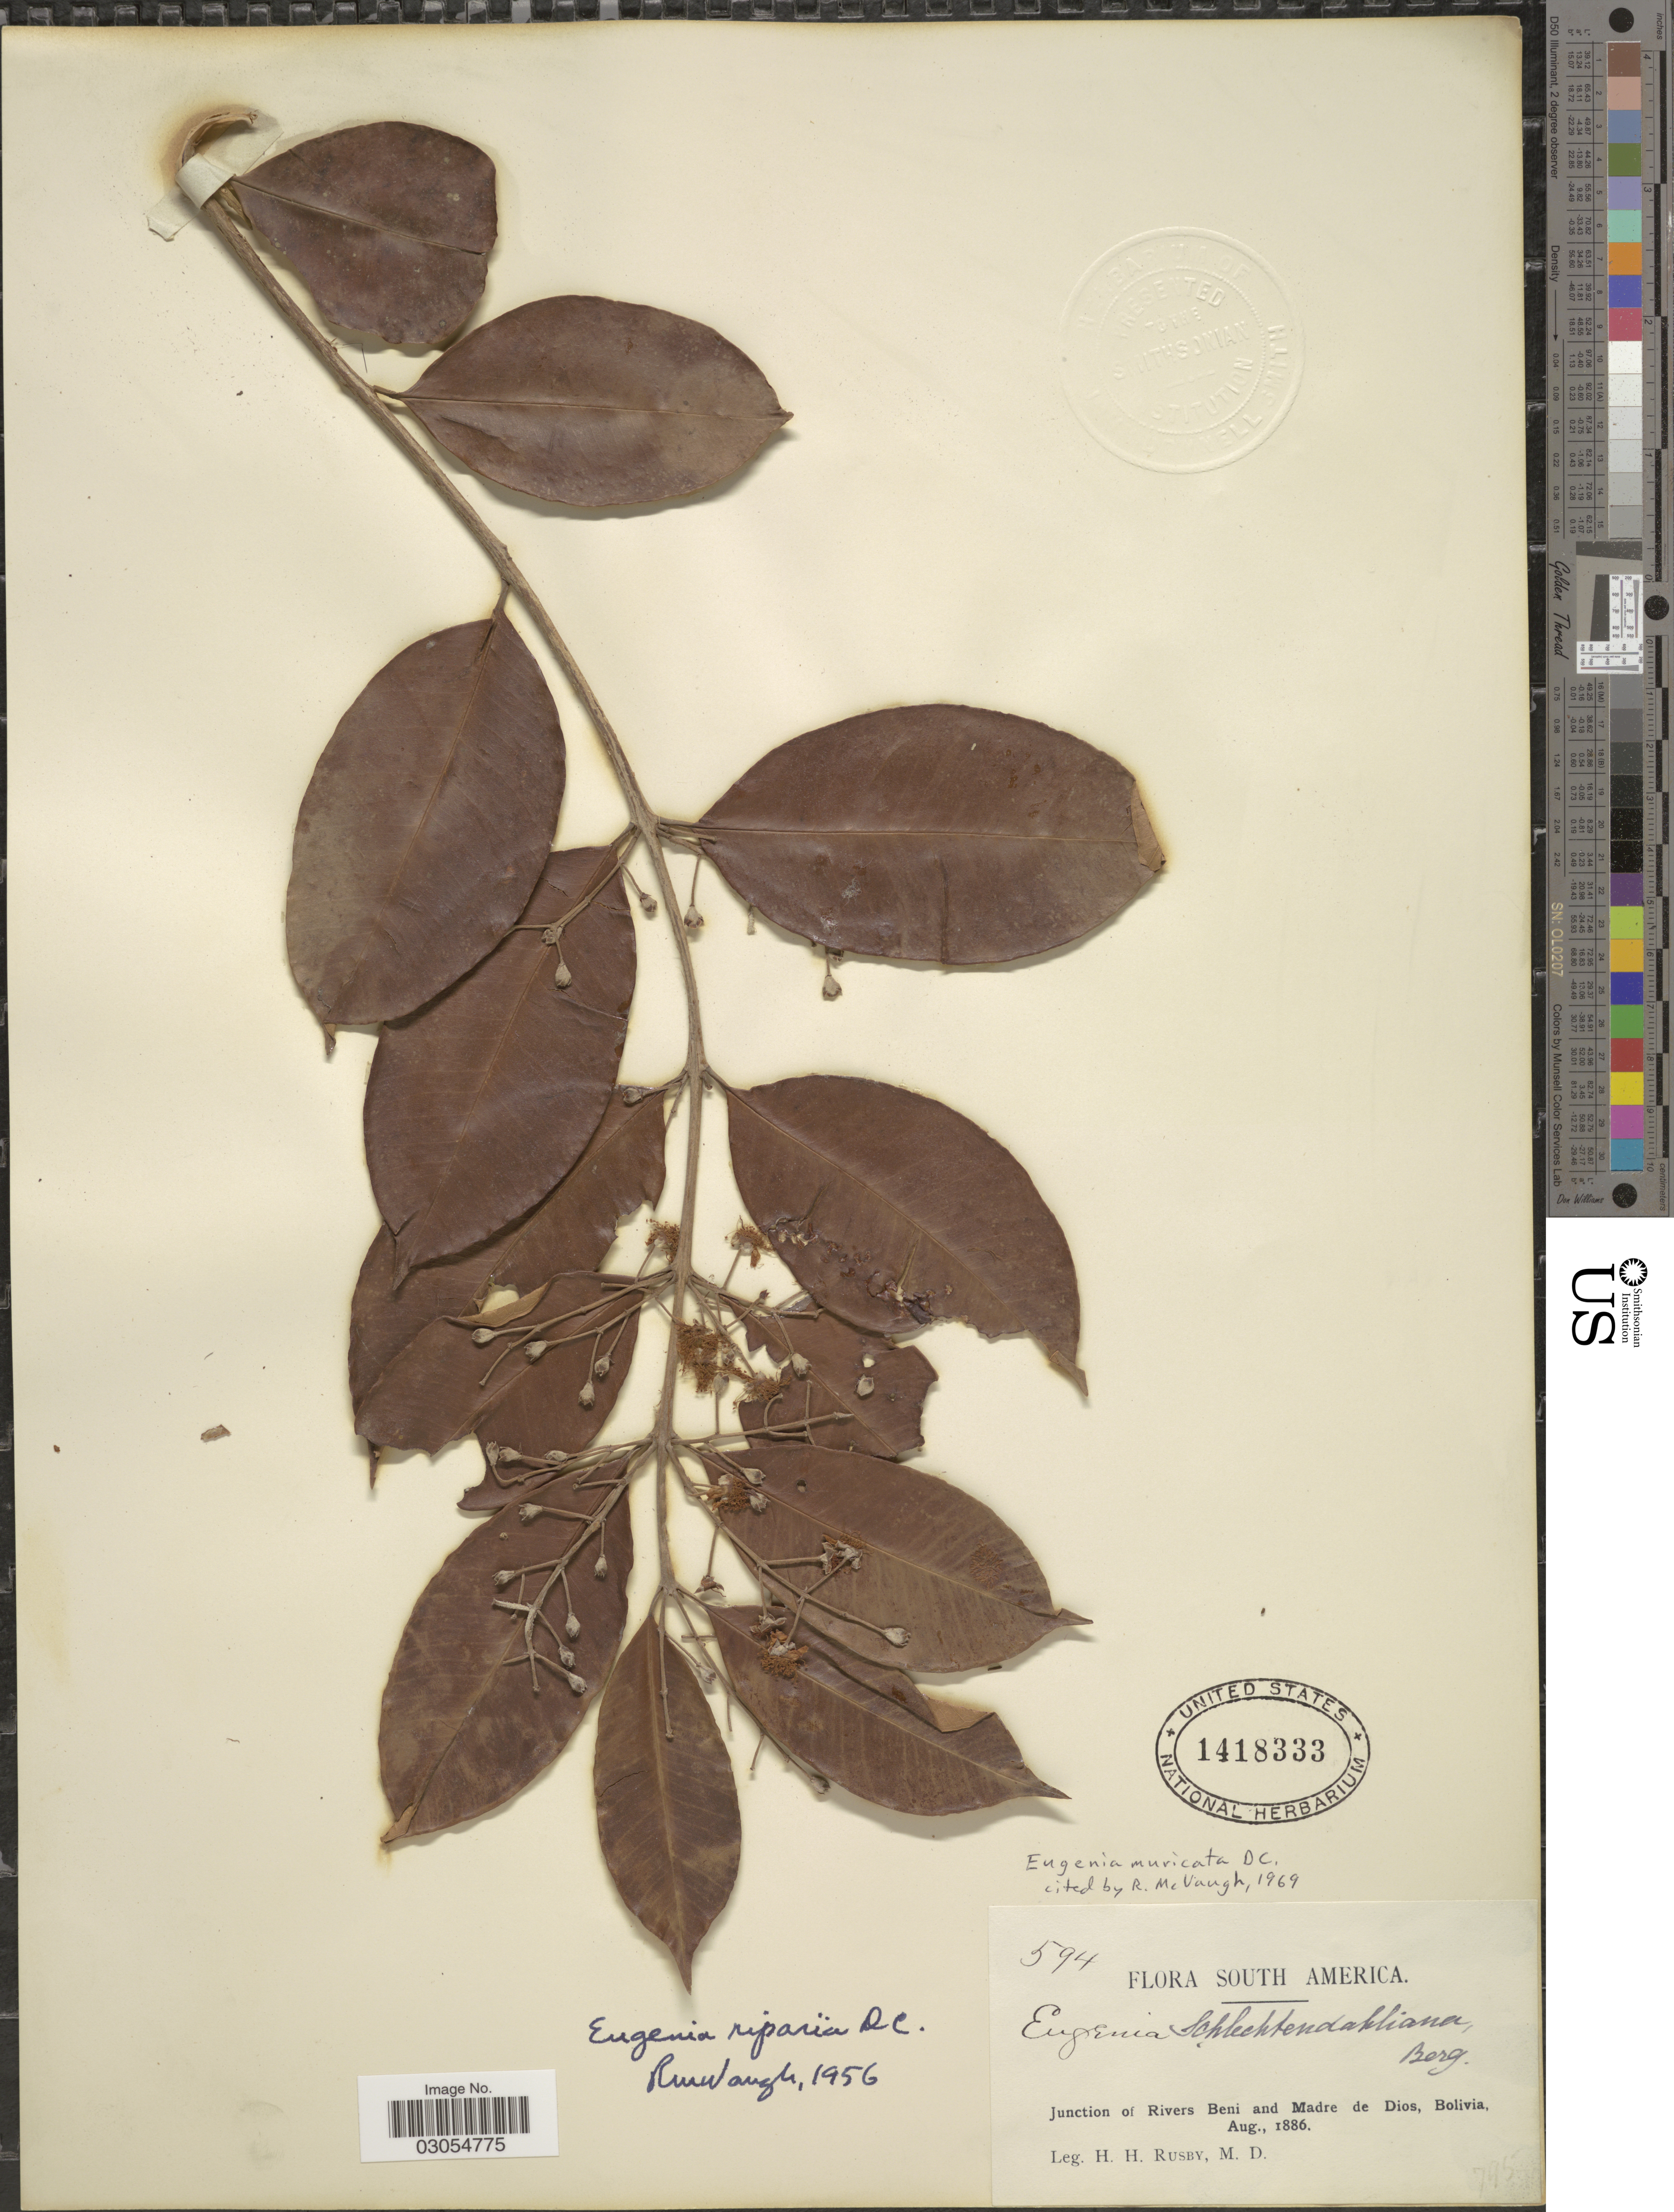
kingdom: Plantae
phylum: Tracheophyta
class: Magnoliopsida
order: Myrtales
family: Myrtaceae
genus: Eugenia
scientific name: Eugenia muricata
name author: DC.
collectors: H. H. Rusby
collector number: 594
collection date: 1886-08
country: Bolivia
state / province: Beni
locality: Junction of Rivers Beni and Madre de Dios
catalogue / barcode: US 1418333